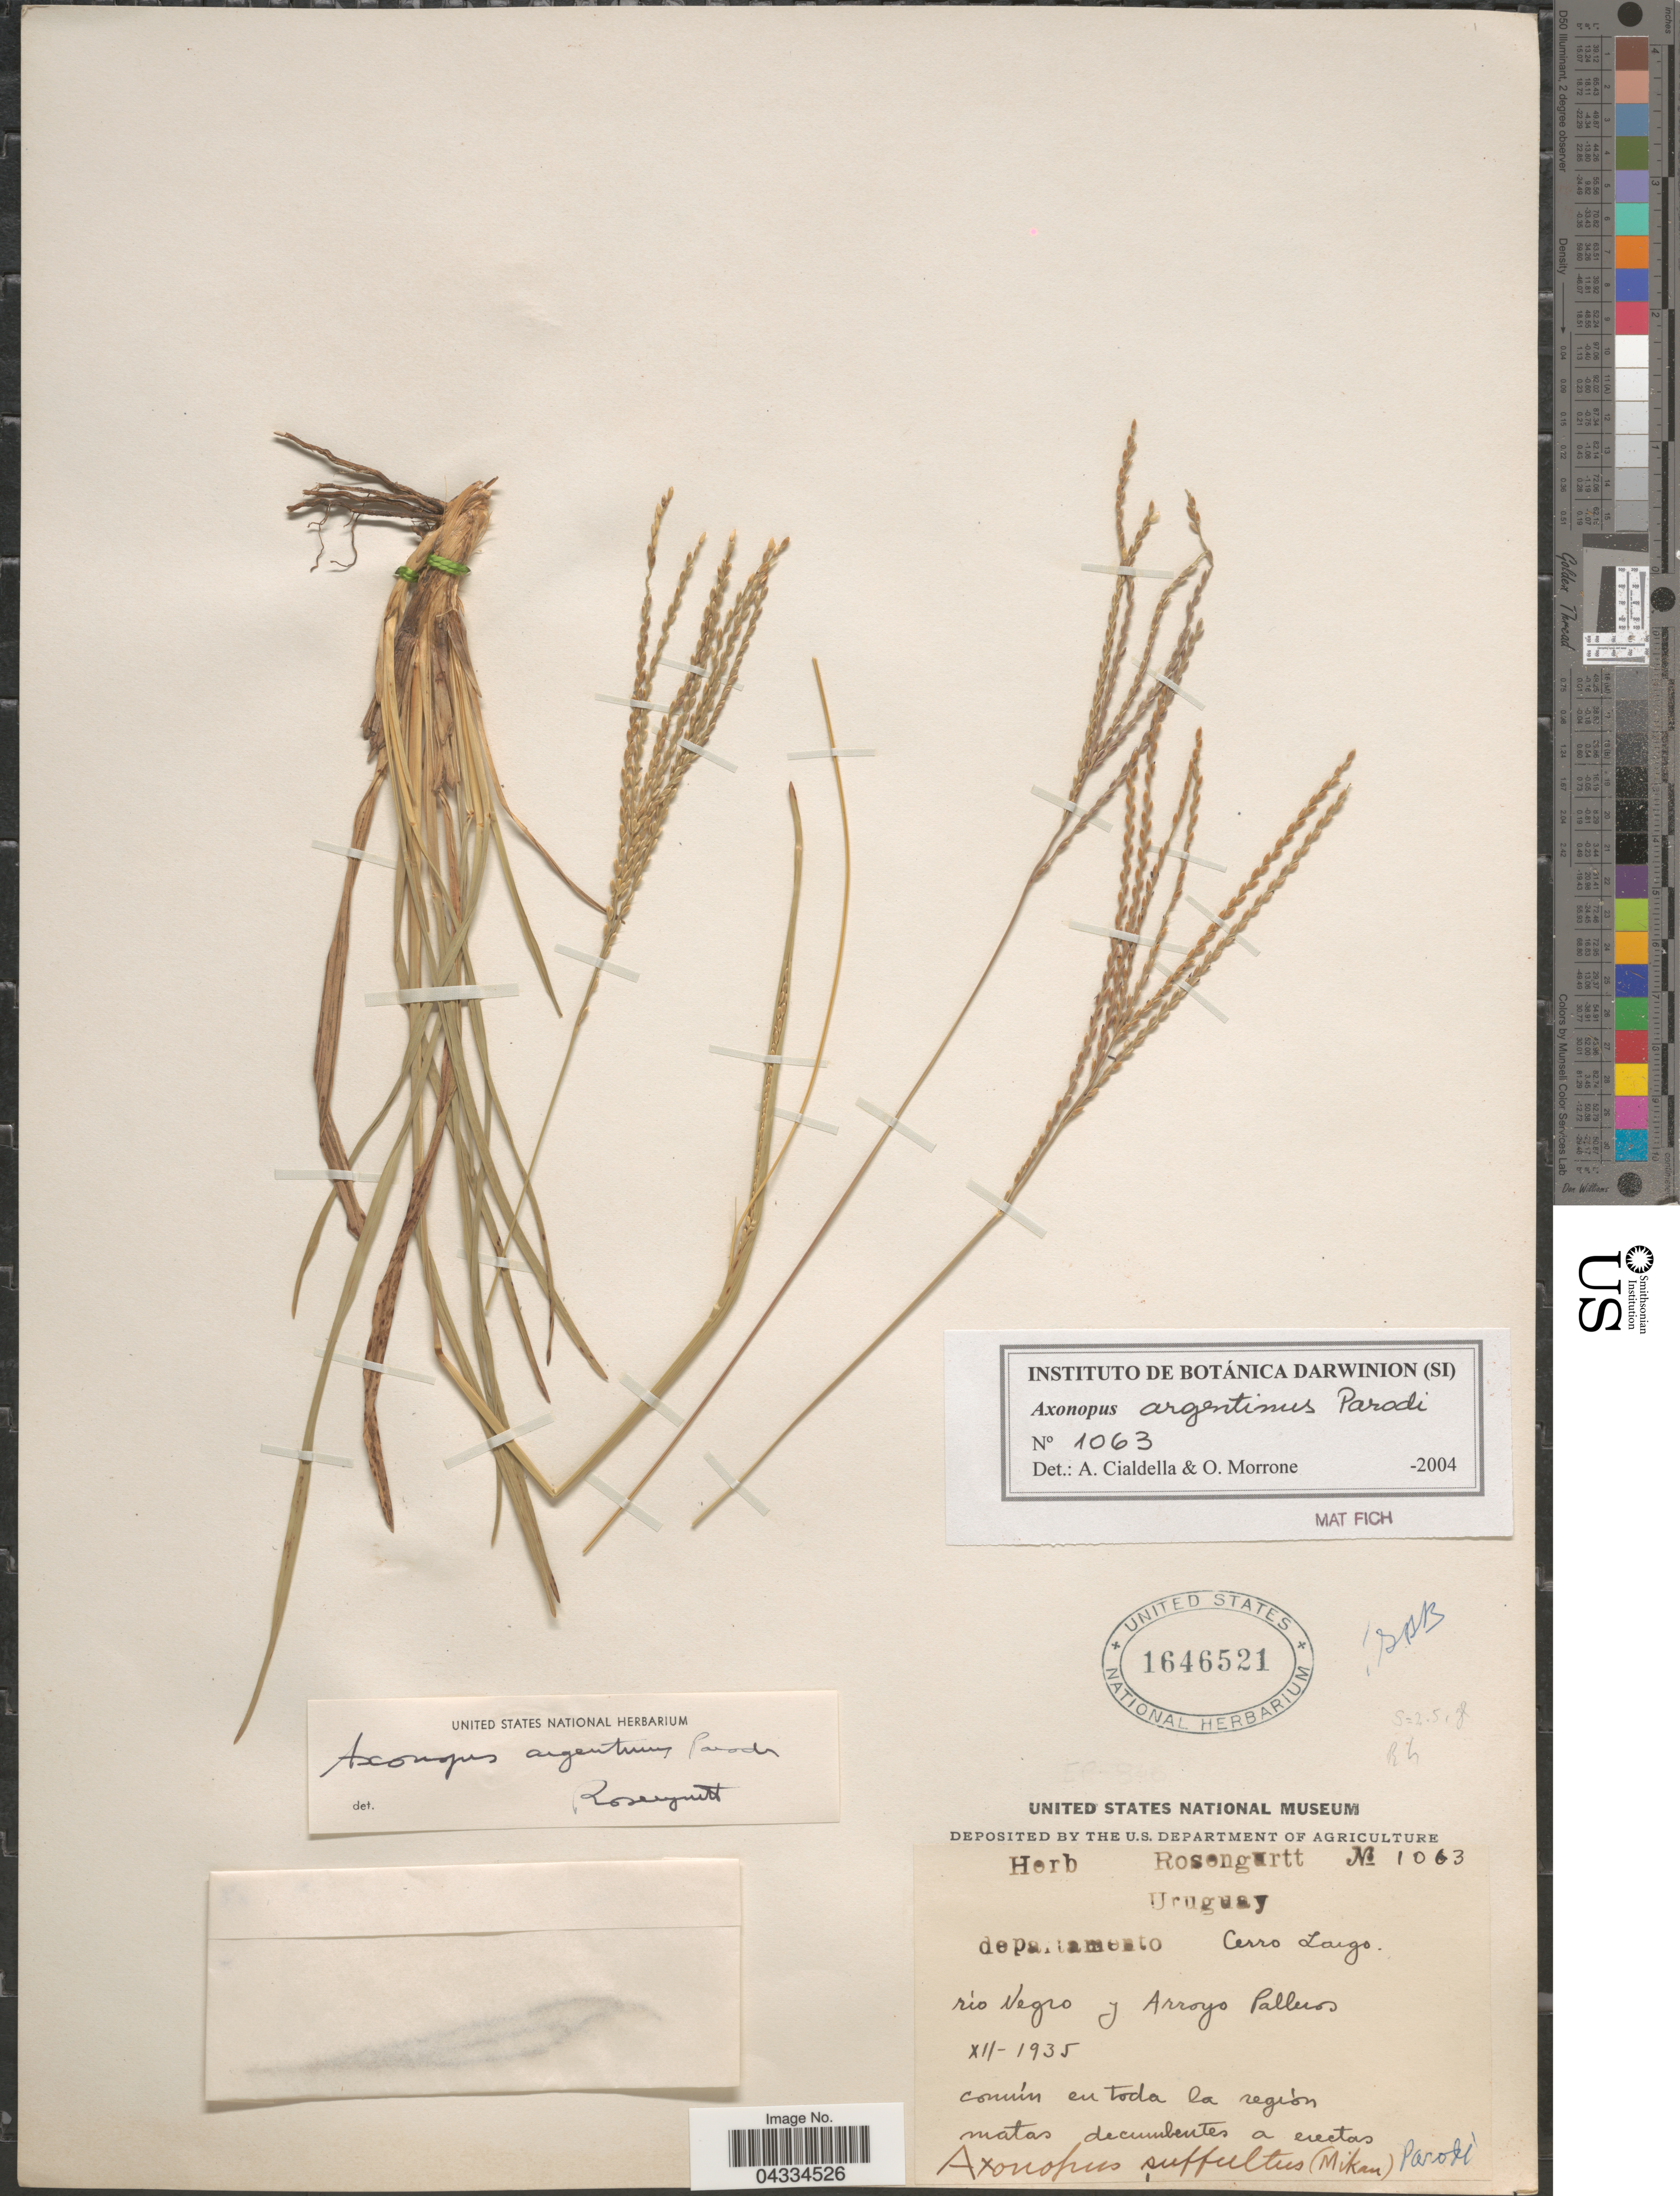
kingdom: Plantae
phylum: Tracheophyta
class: Liliopsida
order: Poales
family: Poaceae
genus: Axonopus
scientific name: Axonopus argentinus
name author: Parodi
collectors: ex herb. Rosengurtt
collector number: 1063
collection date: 1935-12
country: Uruguay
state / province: Cerro Largo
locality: Departamento Cerro Largo. Río Negro y Arroyo Palleros.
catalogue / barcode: US 1646521